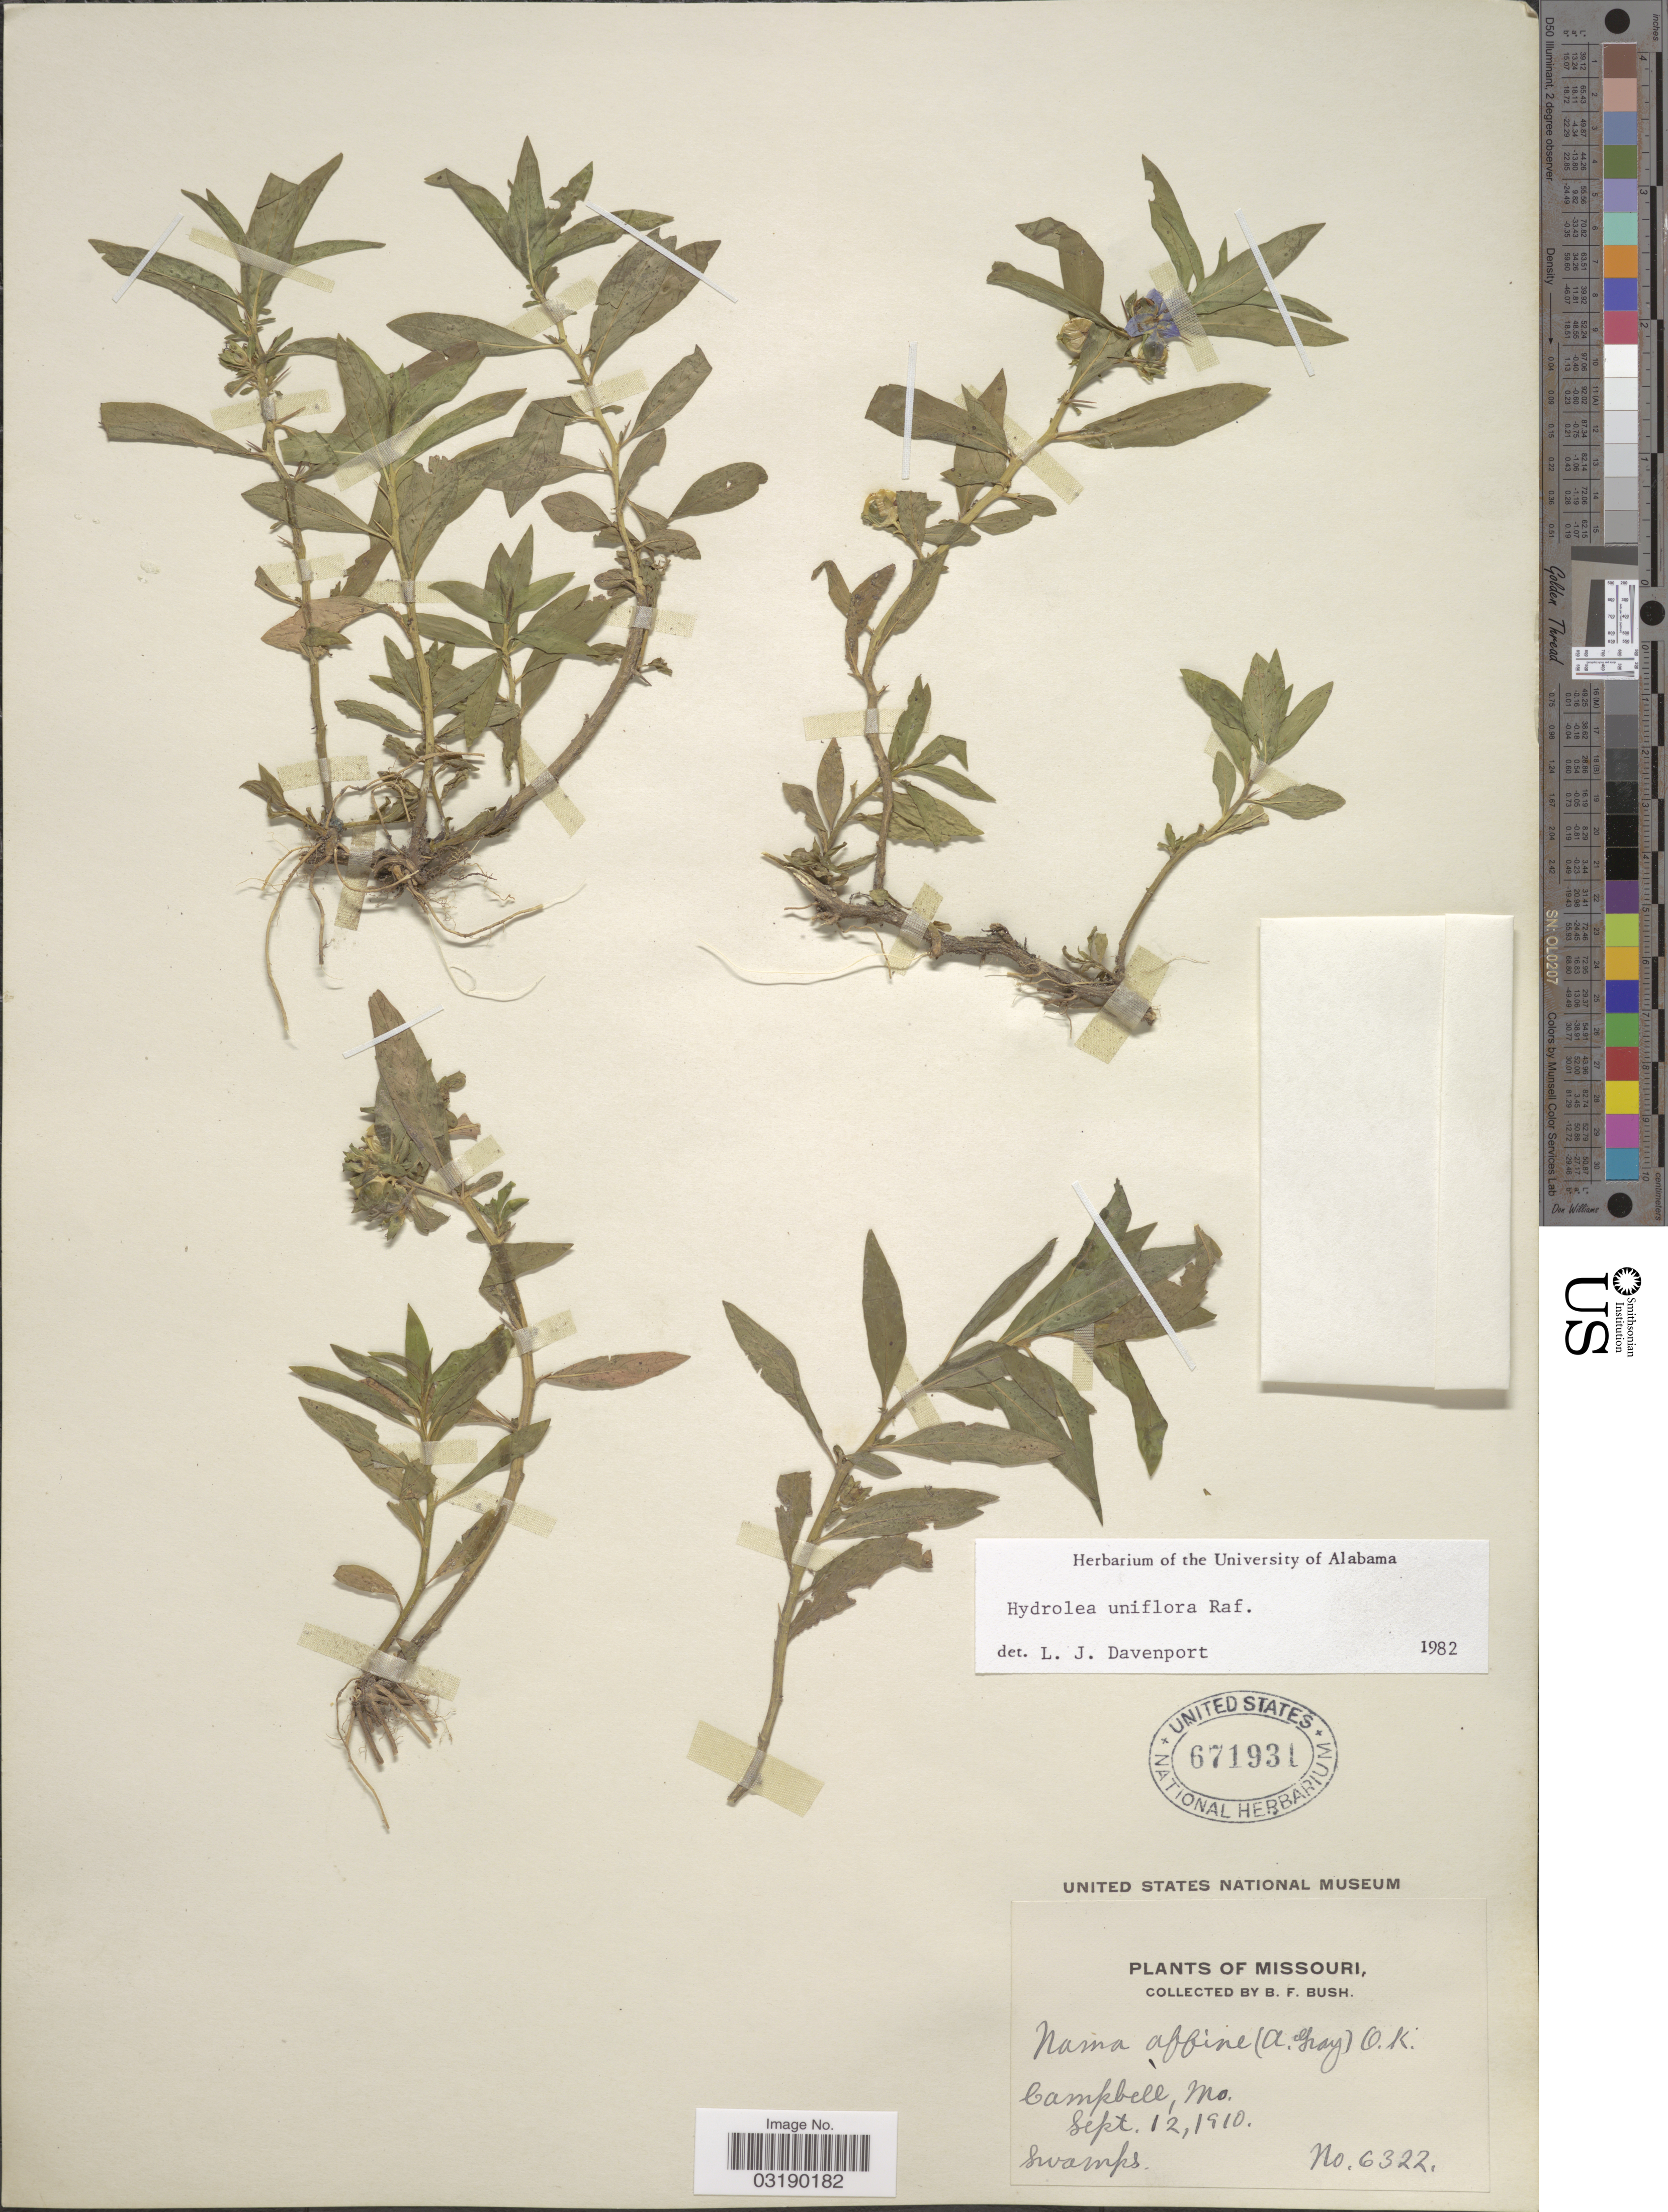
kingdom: Plantae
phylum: Tracheophyta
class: Magnoliopsida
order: Solanales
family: Hydroleaceae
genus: Hydrolea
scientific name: Hydrolea uniflora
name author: Raf.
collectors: B. F. Bush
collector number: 6322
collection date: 1910-09-12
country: United States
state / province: Missouri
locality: Campbell. Swamps.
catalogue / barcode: US 671931